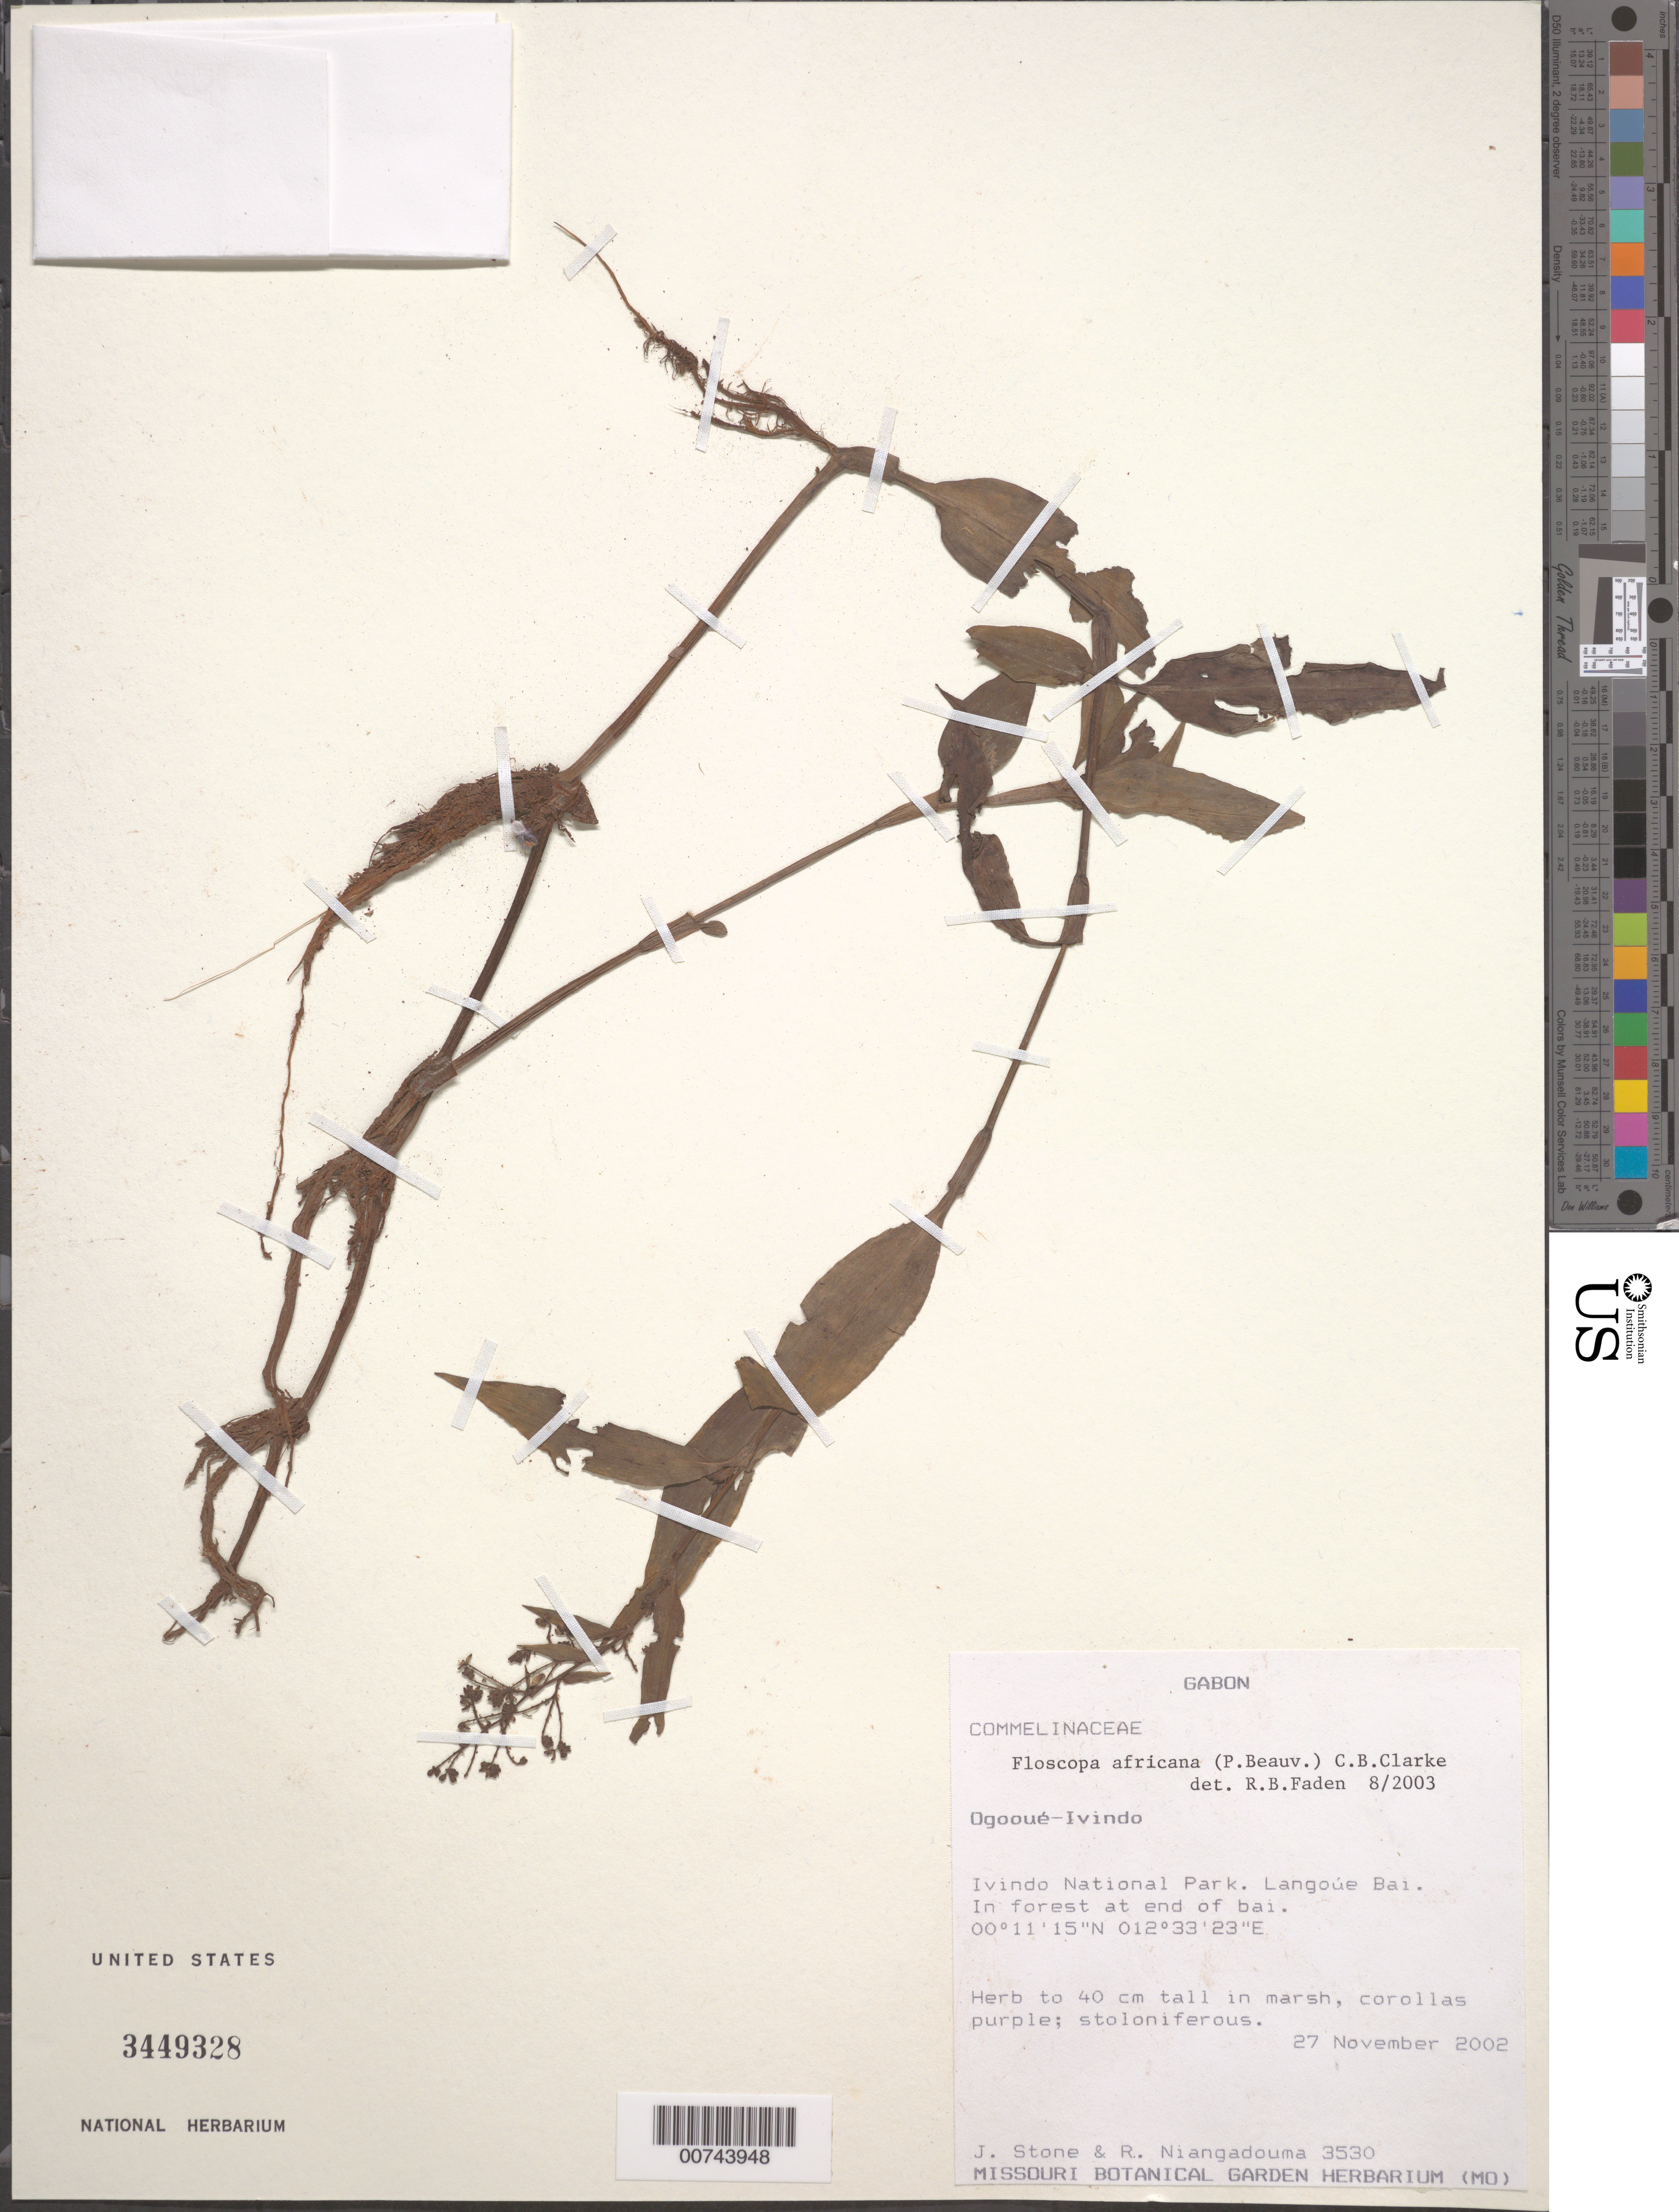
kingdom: Plantae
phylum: Tracheophyta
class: Liliopsida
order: Commelinales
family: Commelinaceae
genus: Floscopa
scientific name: Floscopa africana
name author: (P. Beauv.) C.B. Clarke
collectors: J. Stone & R. Niangadouma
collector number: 3530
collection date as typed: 27 Nov 2002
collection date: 2002-11-27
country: Gabon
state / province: Haut-Ogooue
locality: Ivindo, Ivindo National Park, Langoue Bai, near NGS platform.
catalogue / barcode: US 3449328